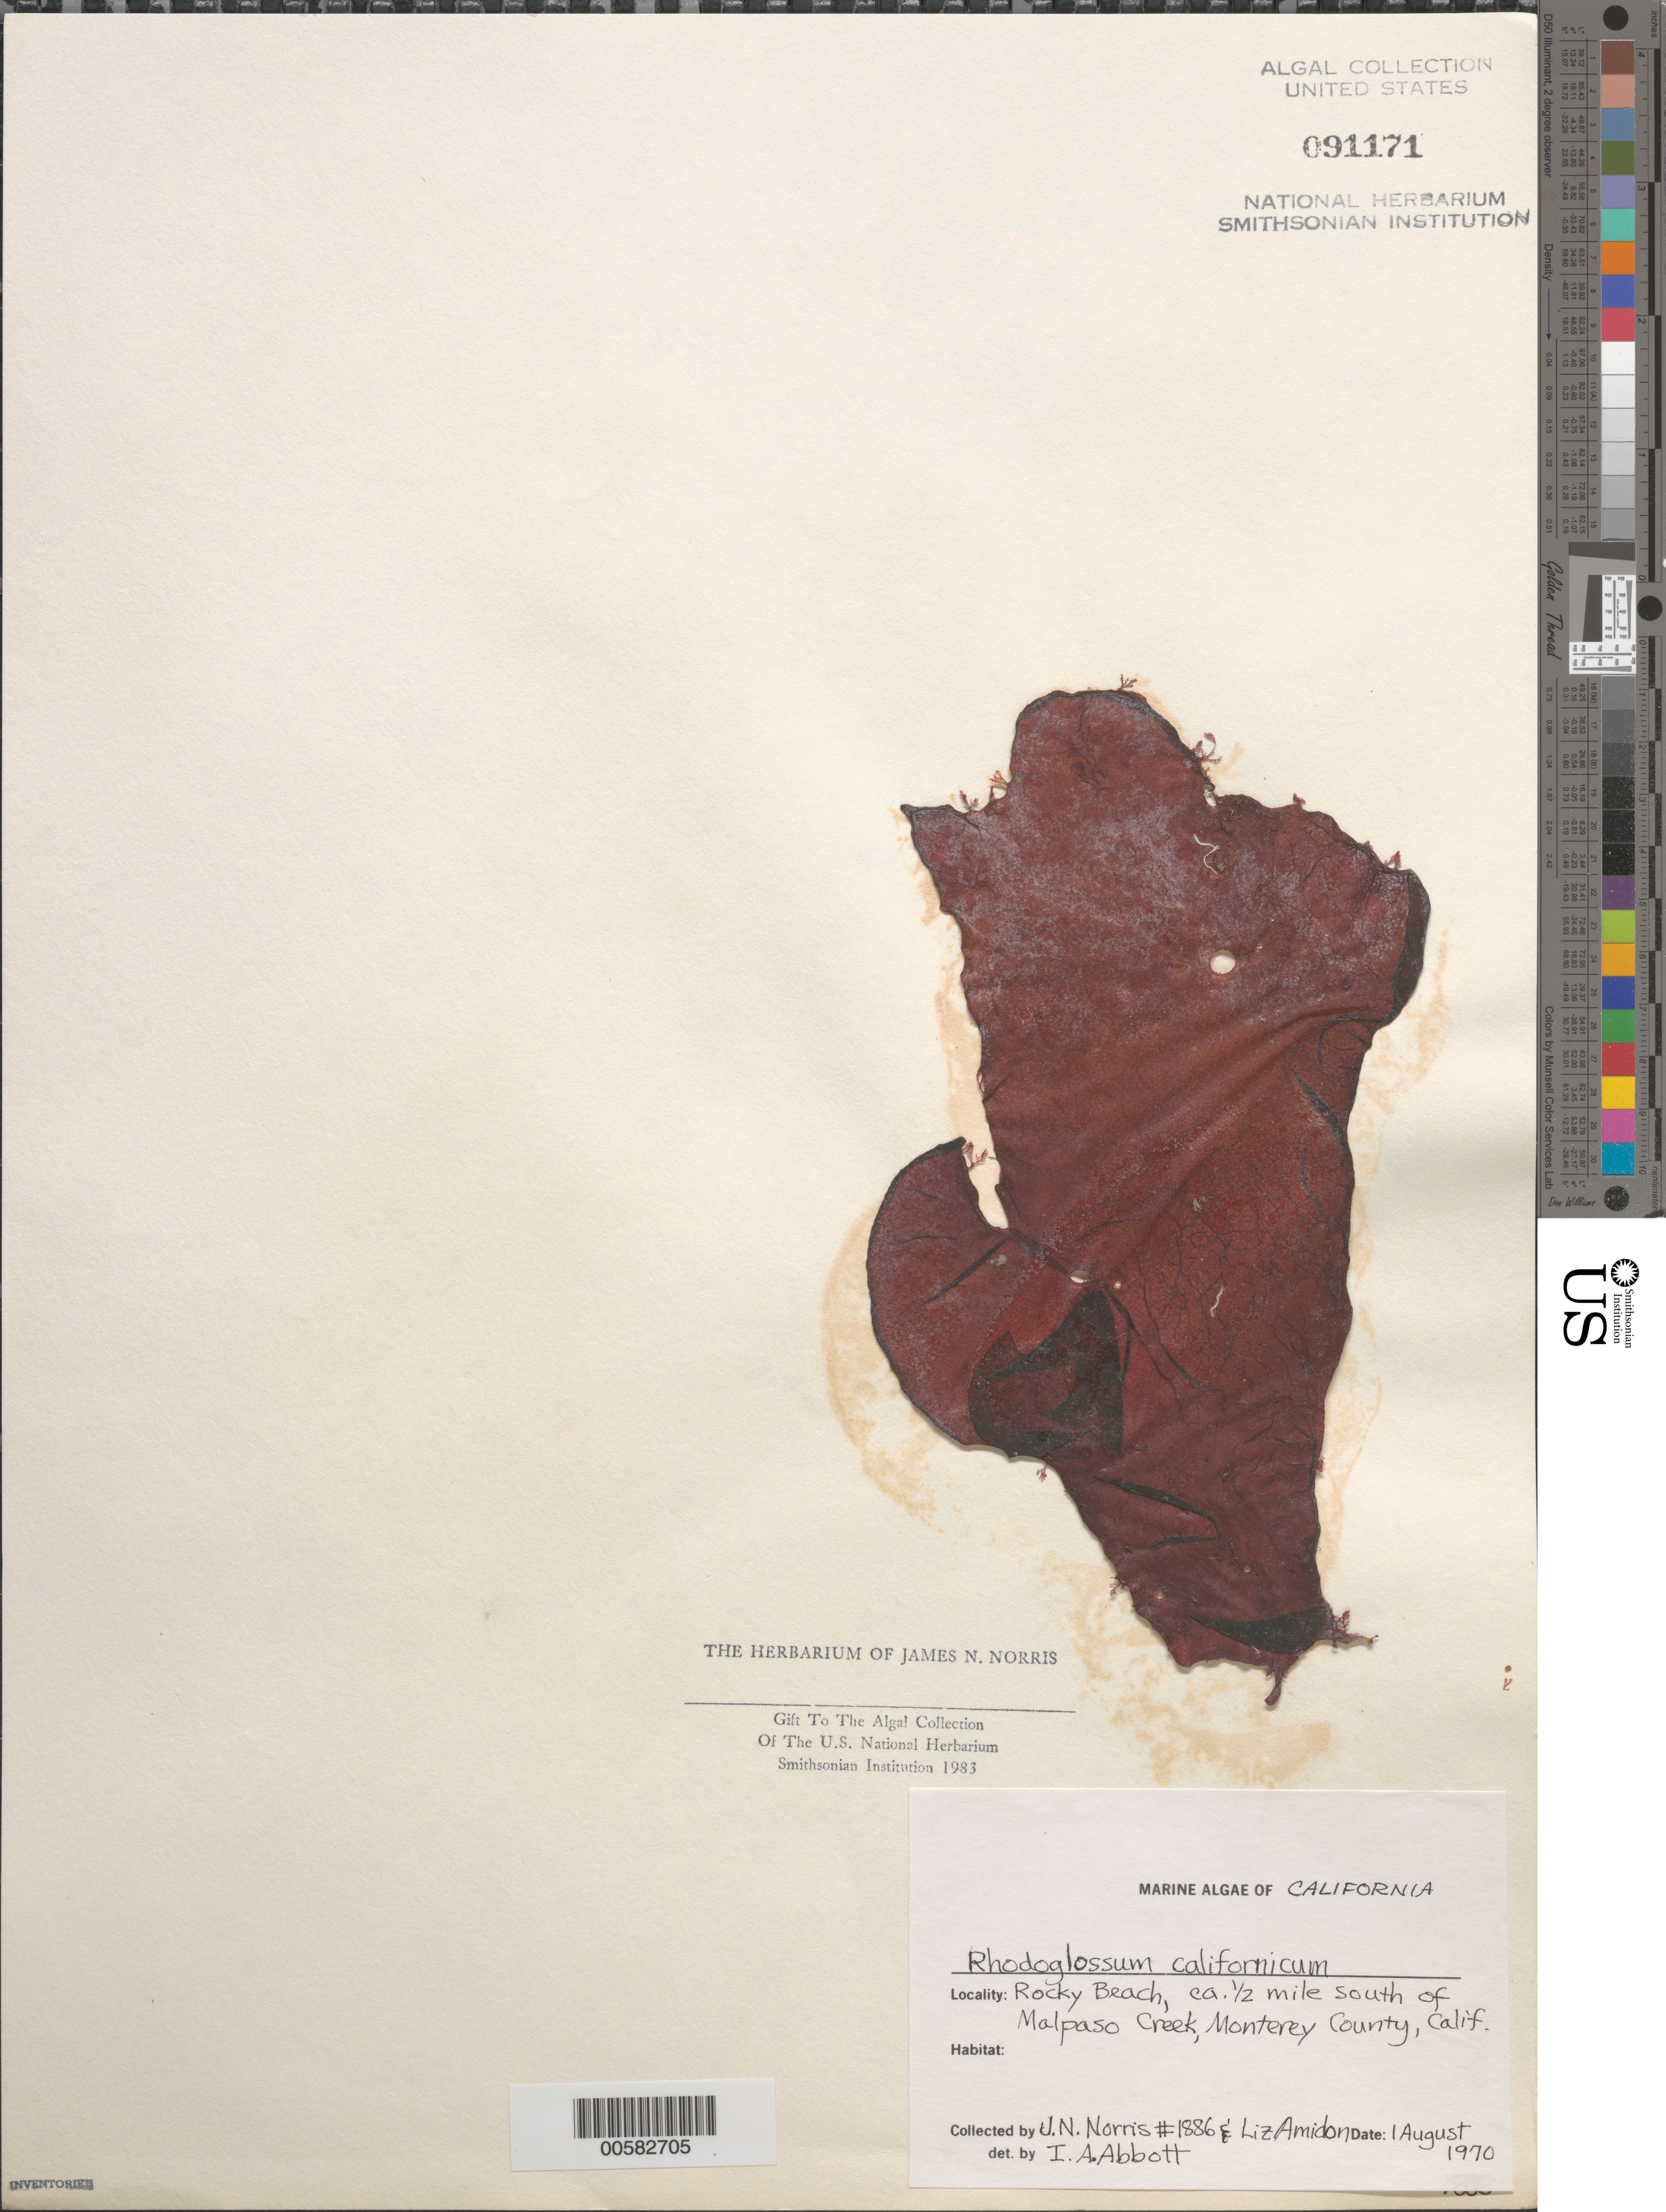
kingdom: Plantae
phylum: Rhodophyta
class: Florideophyceae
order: Gigartinales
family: Gigartinaceae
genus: Mazzaella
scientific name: Mazzaella californica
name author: (J. Agardh) G. De Toni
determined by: Algae name updating Project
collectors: J. N. Norris & E. Amidon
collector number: JN-1886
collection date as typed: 01 Aug 1970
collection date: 1970-08-01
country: United States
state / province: California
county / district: Monterey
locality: Rocky beach, ca. 0.5 mile south of Malpaso Creek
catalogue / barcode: US 91171